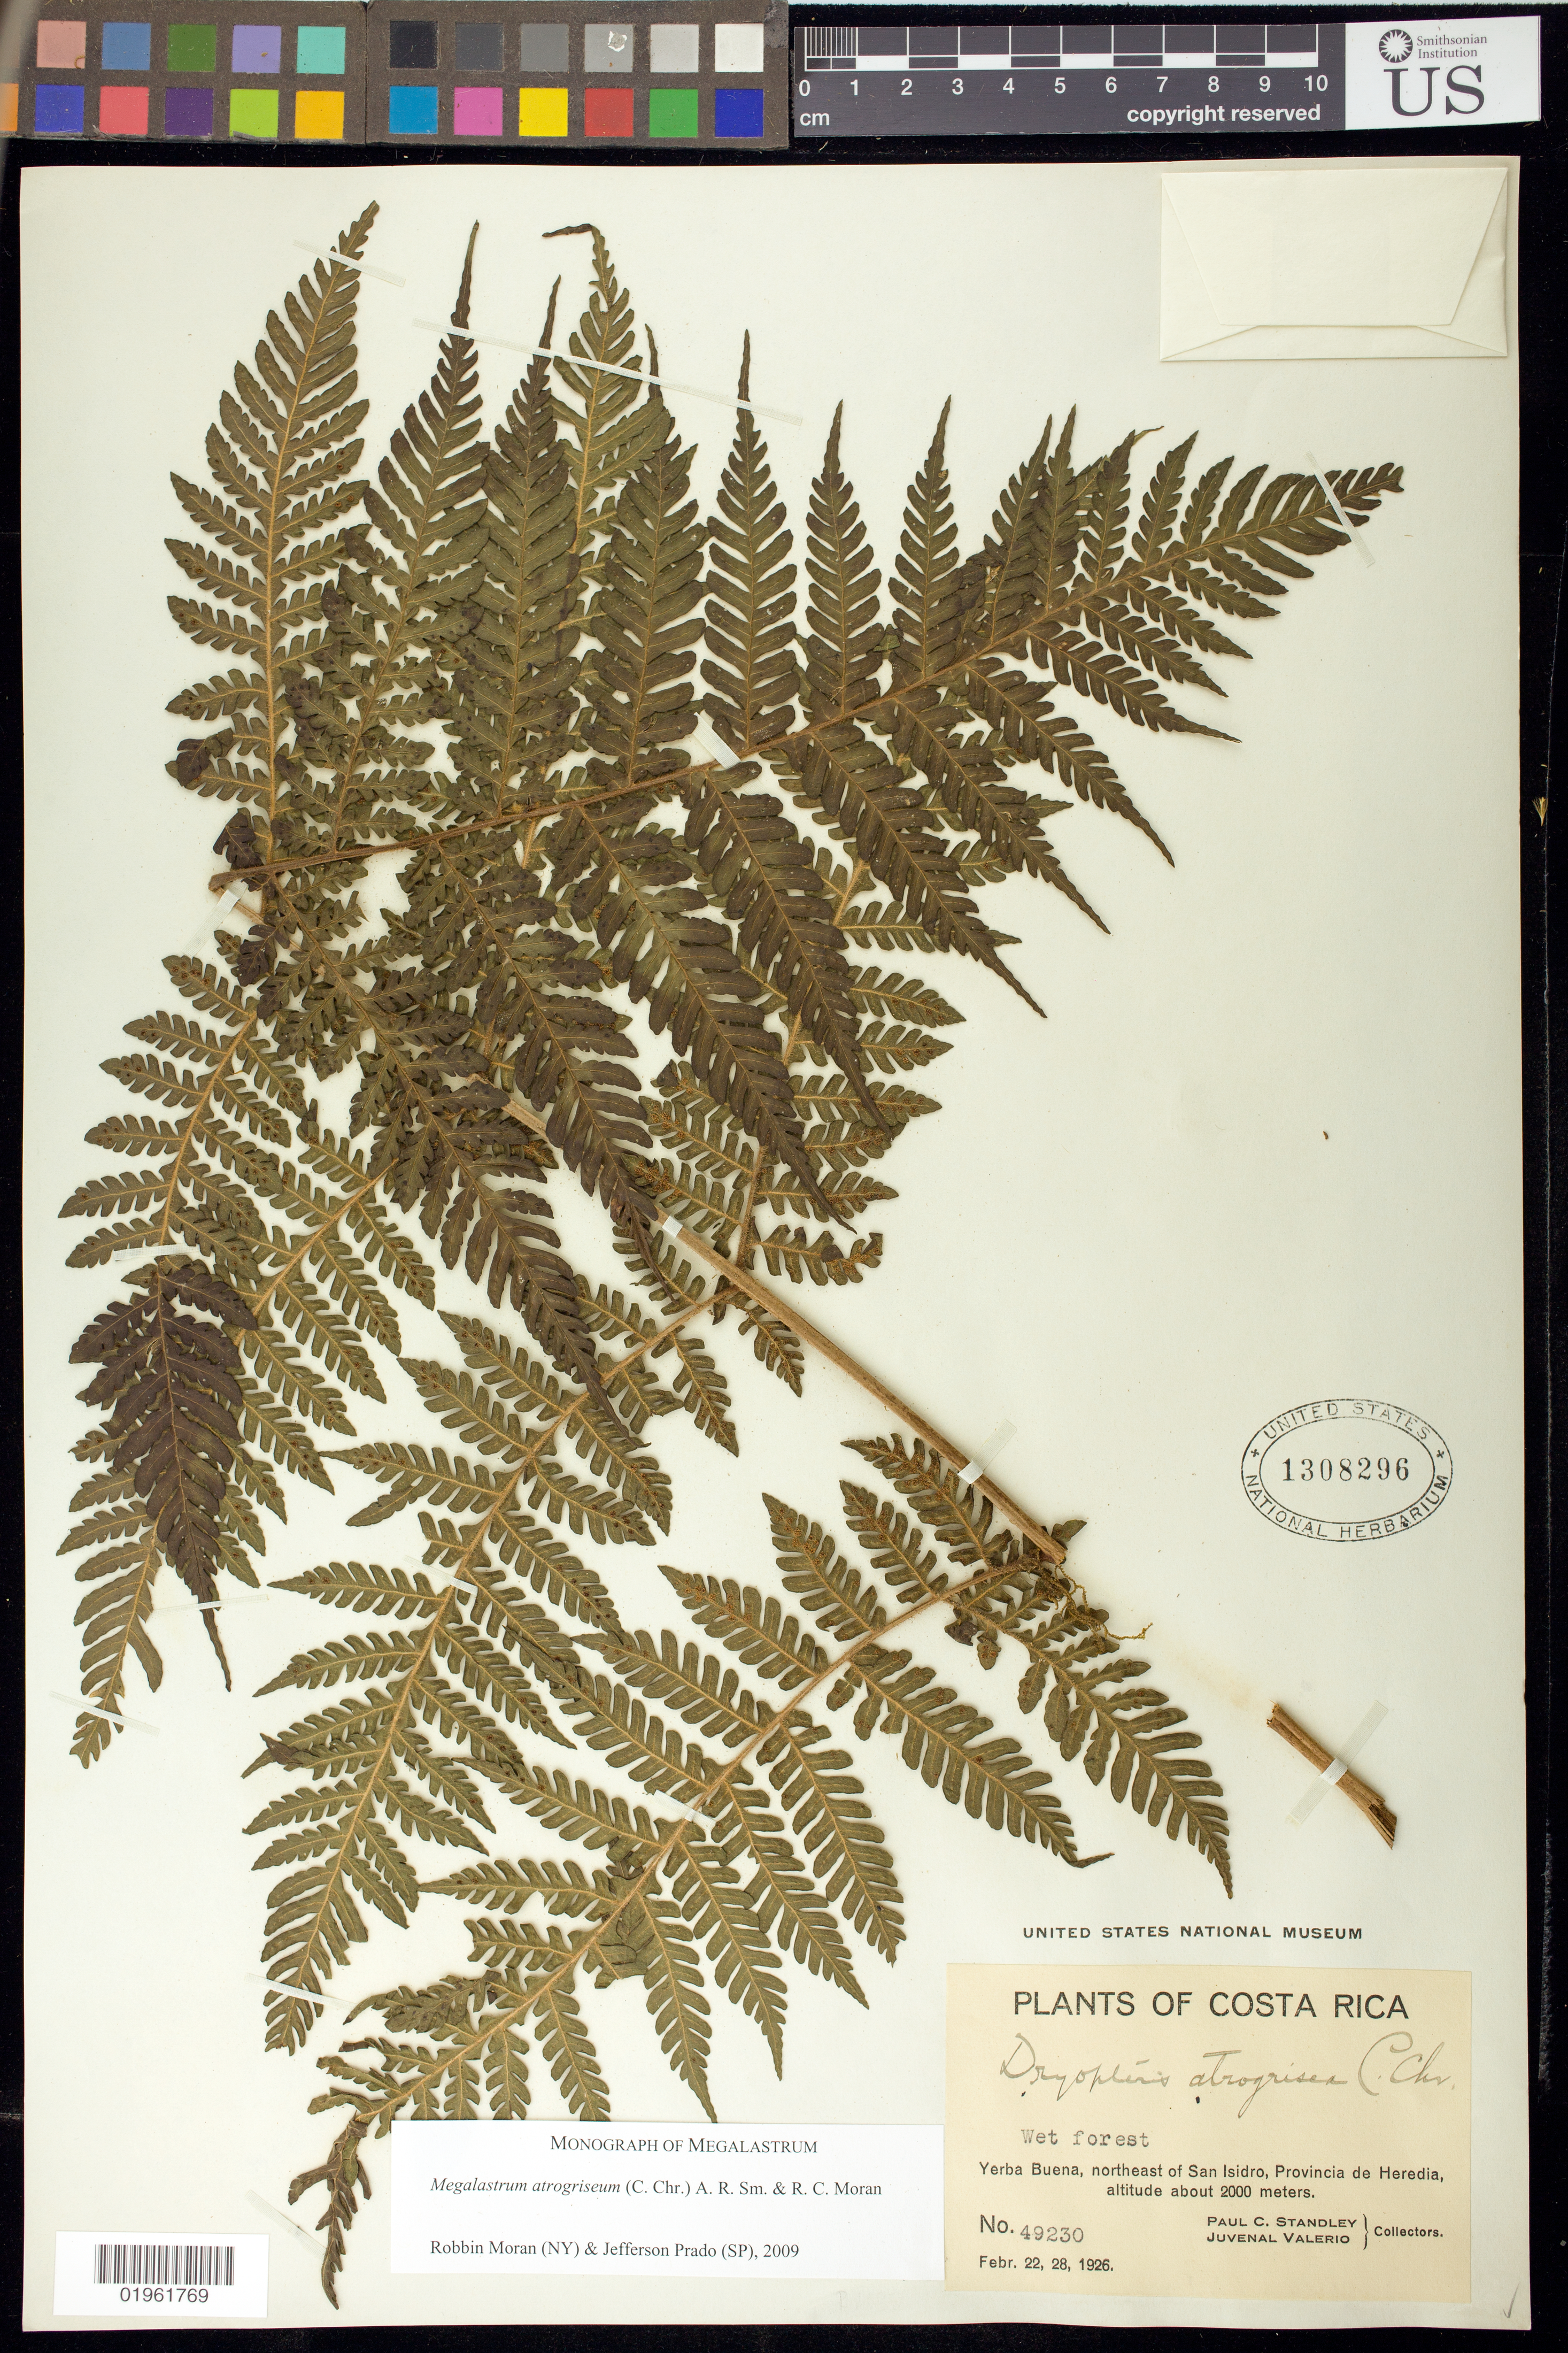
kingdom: Plantae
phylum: Tracheophyta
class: Polypodiopsida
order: Polypodiales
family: Dryopteridaceae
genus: Megalastrum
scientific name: Megalastrum atrogriseum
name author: (C. Chr.) A.R. Sm. & R.C. Moran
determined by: Moran, R. C.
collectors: P. C. Standley & M. Valerio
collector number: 49230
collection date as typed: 22 Feb 1926 and 28 Feb 1926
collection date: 1926-02-22,1926-02-28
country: Costa Rica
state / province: Heredia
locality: Yerba Buena, NE of San Isidro.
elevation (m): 2000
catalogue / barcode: US 1308296